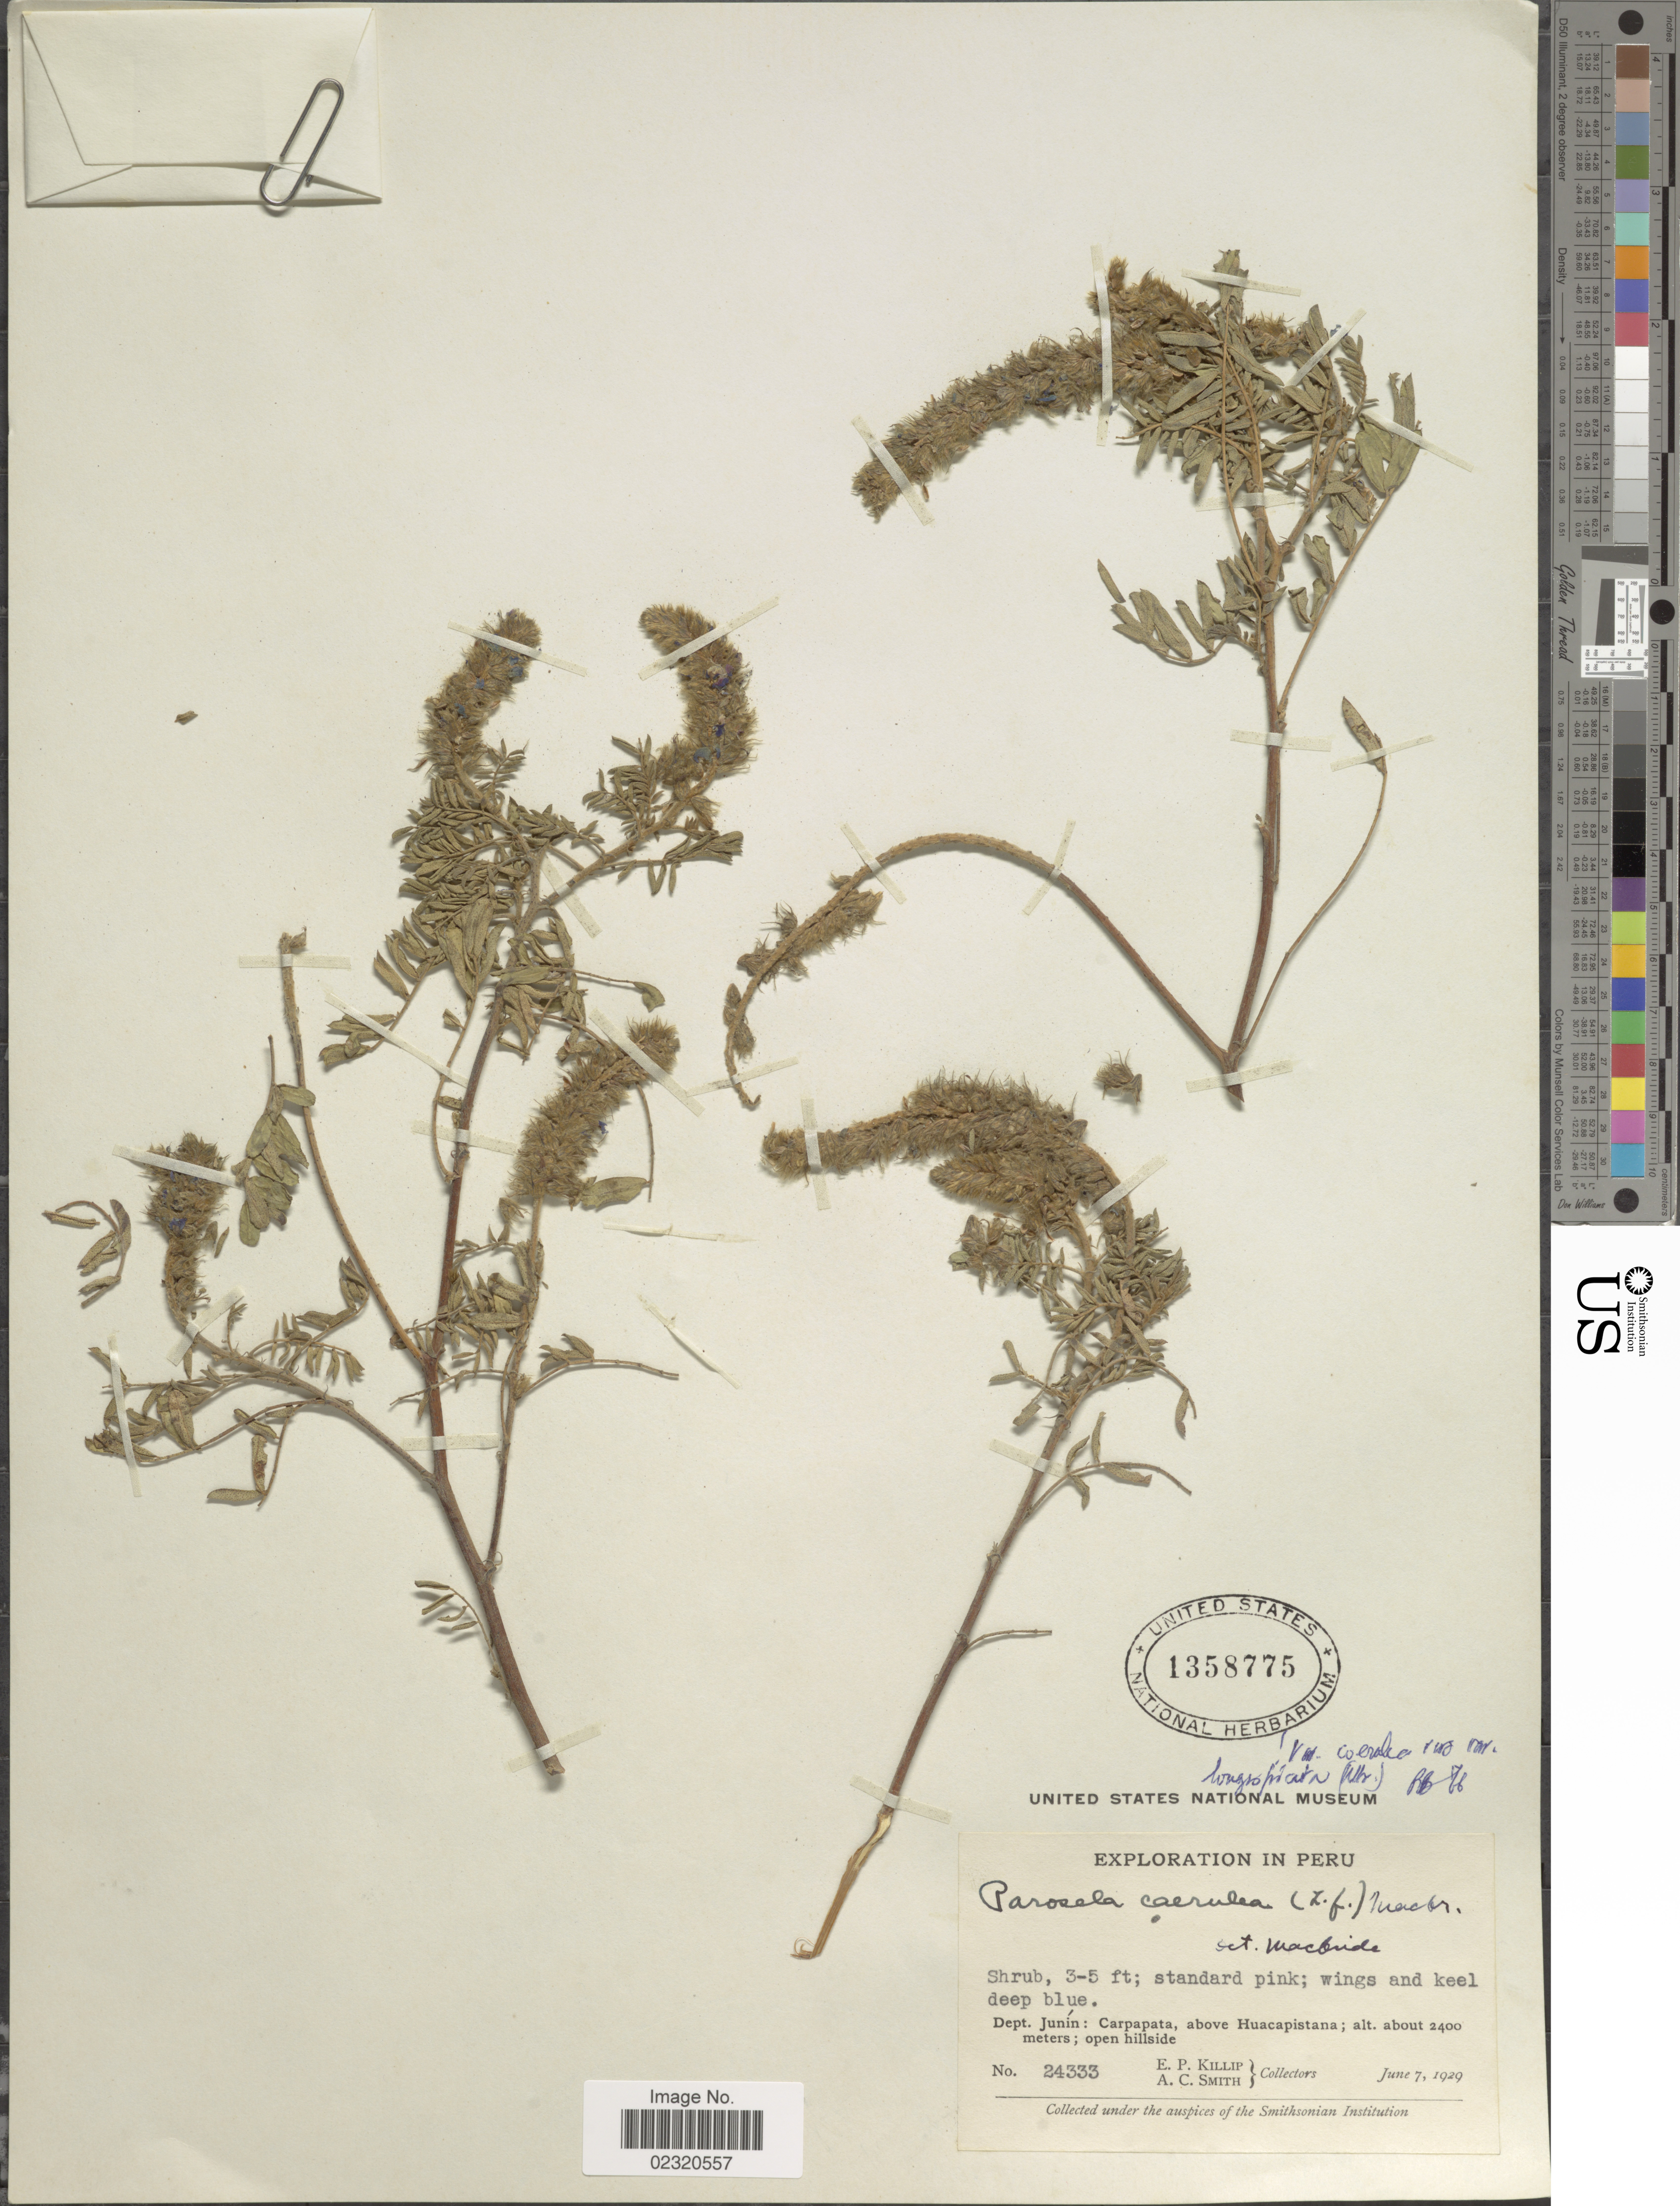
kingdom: Plantae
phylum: Tracheophyta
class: Magnoliopsida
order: Fabales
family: Fabaceae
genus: Dalea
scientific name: Dalea coerulea var. longispicata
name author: (Ulbr.) Barneby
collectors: E. P. Killip & E. Smith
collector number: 24333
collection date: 1929-06-07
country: Peru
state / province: Junín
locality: Carapata, above Huacapistana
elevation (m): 2400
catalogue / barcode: US 1358775